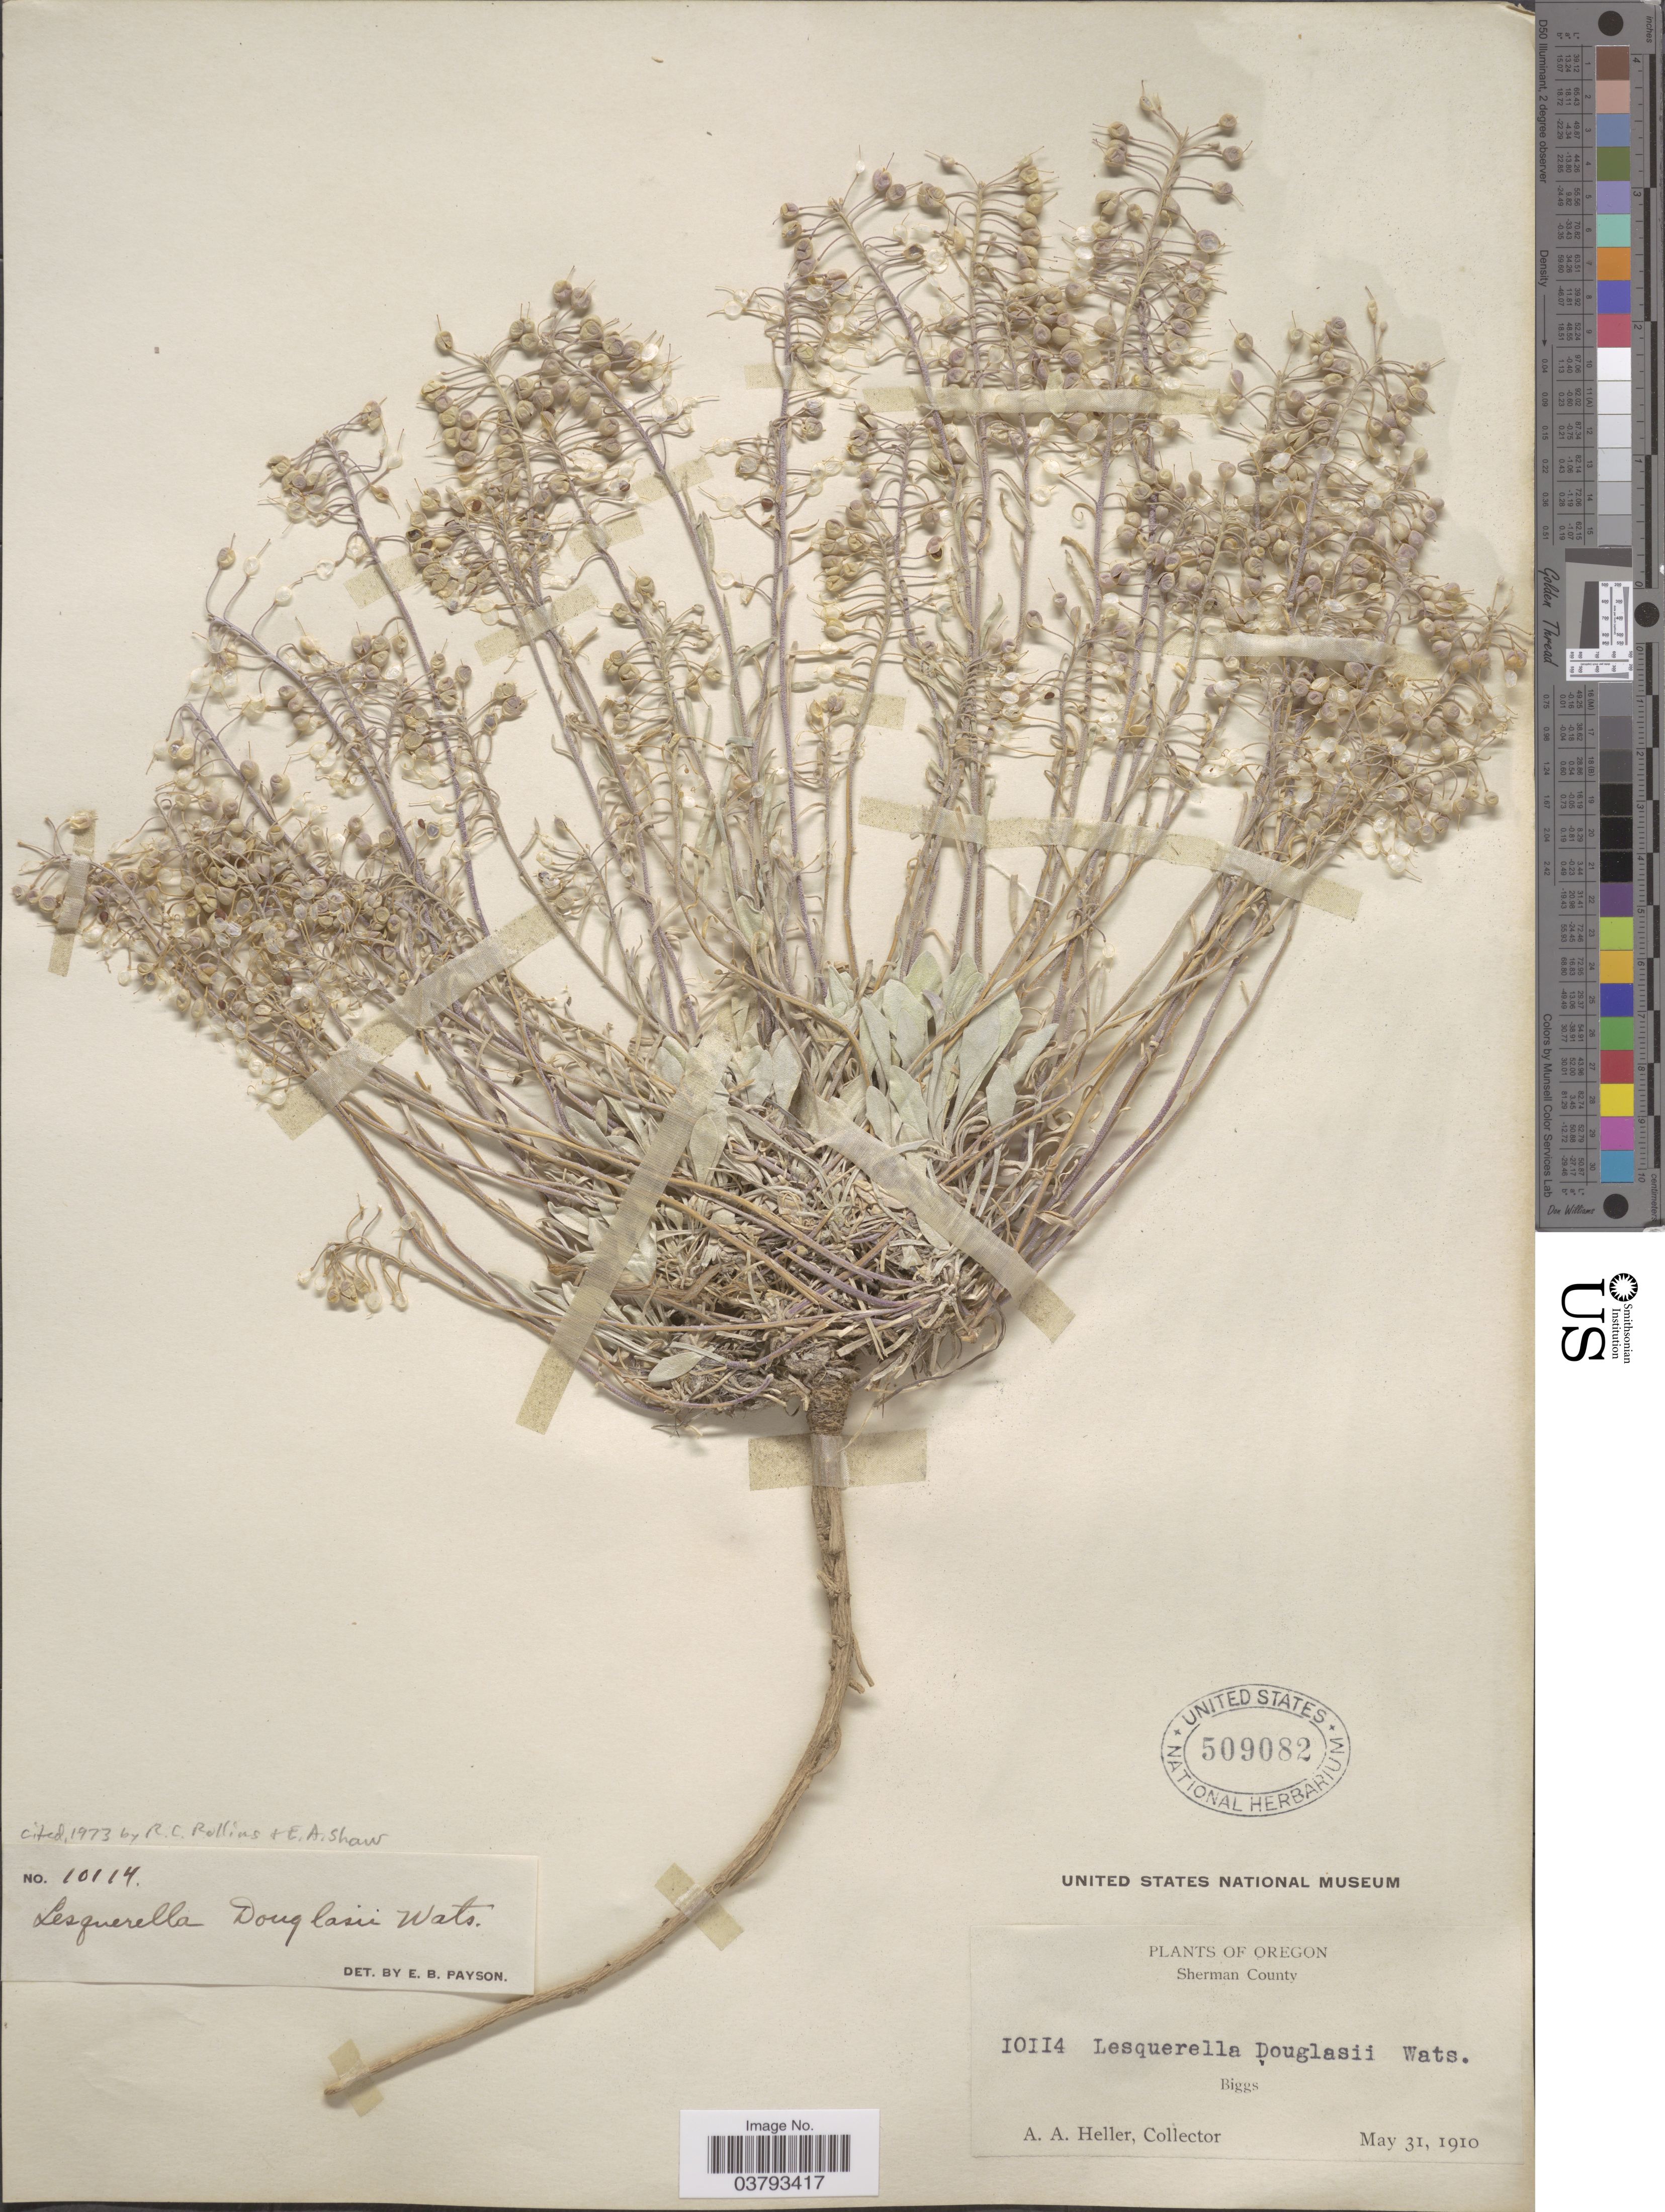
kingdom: Plantae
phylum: Tracheophyta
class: Magnoliopsida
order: Brassicales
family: Brassicaceae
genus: Lesquerella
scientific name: Lesquerella douglasii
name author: S. Watson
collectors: A. A. Heller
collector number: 10114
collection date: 1910-05-31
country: United States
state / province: Oregon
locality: Sherman County. Biggs.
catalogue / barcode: US 509082